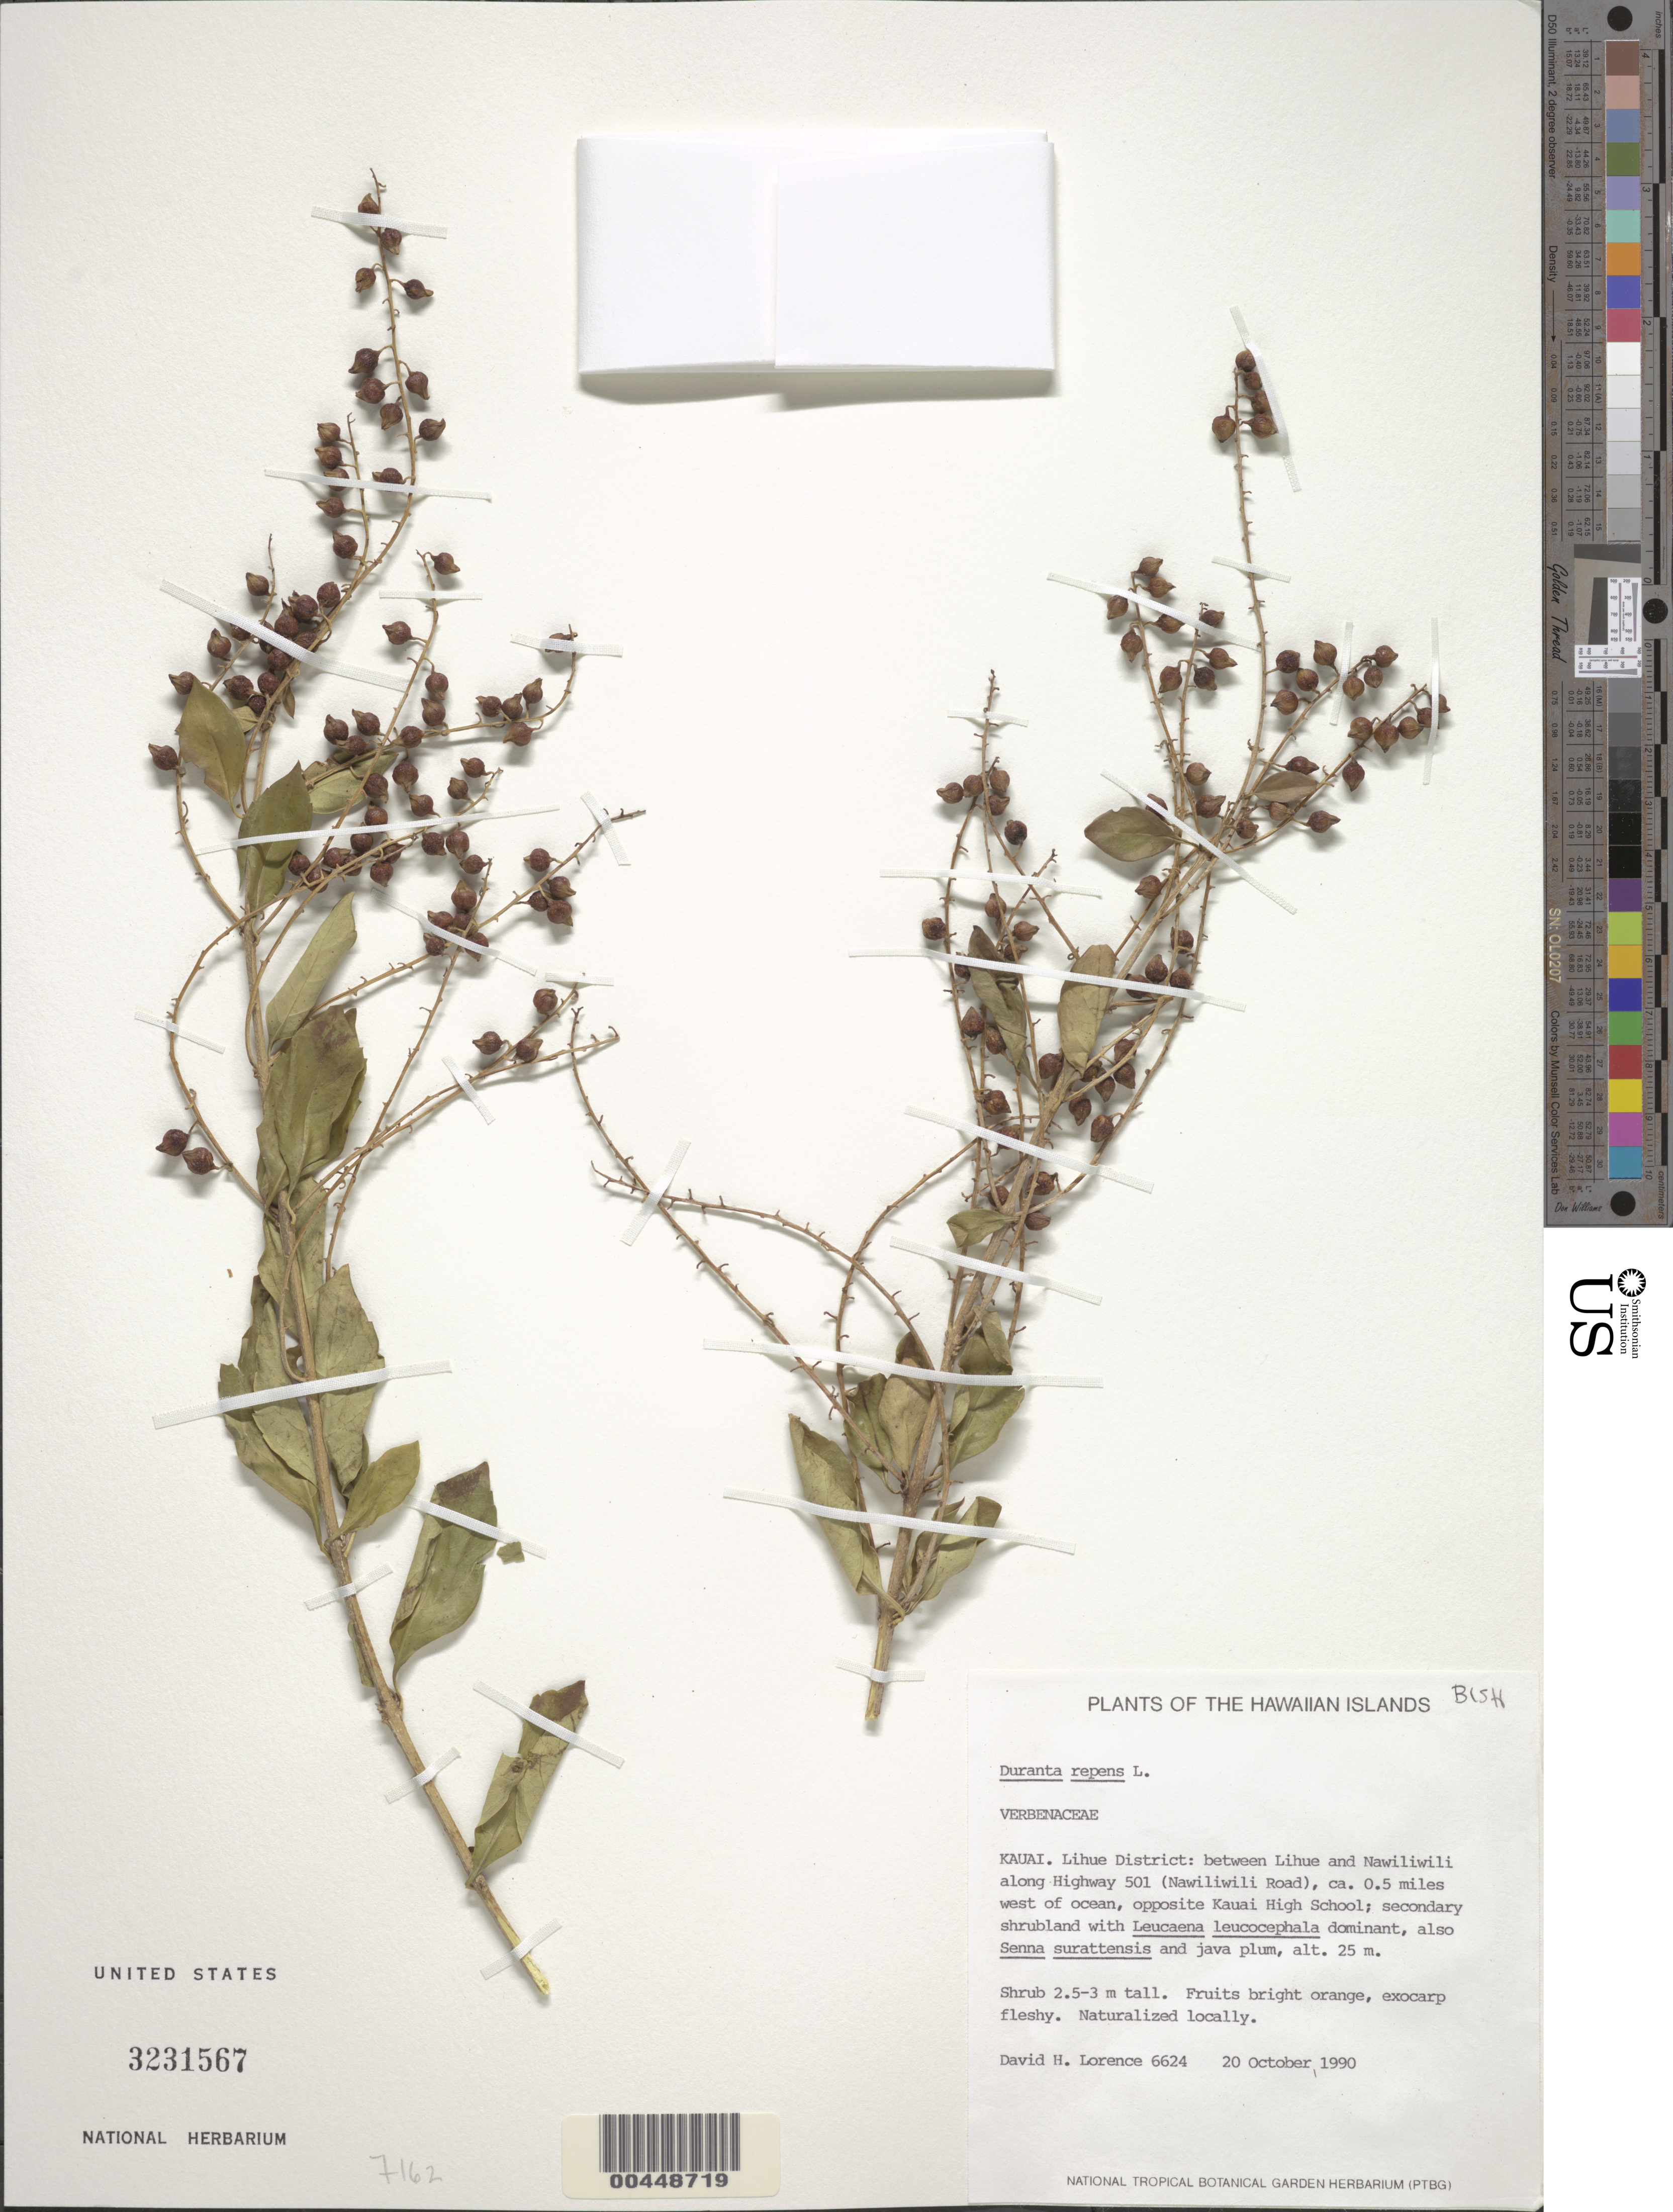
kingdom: Plantae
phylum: Tracheophyta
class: Magnoliopsida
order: Lamiales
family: Verbenaceae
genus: Duranta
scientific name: Duranta repens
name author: L.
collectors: D. Lorence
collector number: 6624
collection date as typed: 20 Oct 1990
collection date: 1990-10-20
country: United States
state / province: Hawaii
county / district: Kauai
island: Kaua'i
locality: Lihue Dist., between Lihue and Nawiliwili along Hwy 501 (Nawiliwili Rd), ca 0.5 mi W of ocean, opposite Kauai High School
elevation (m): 25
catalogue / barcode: US 3231567